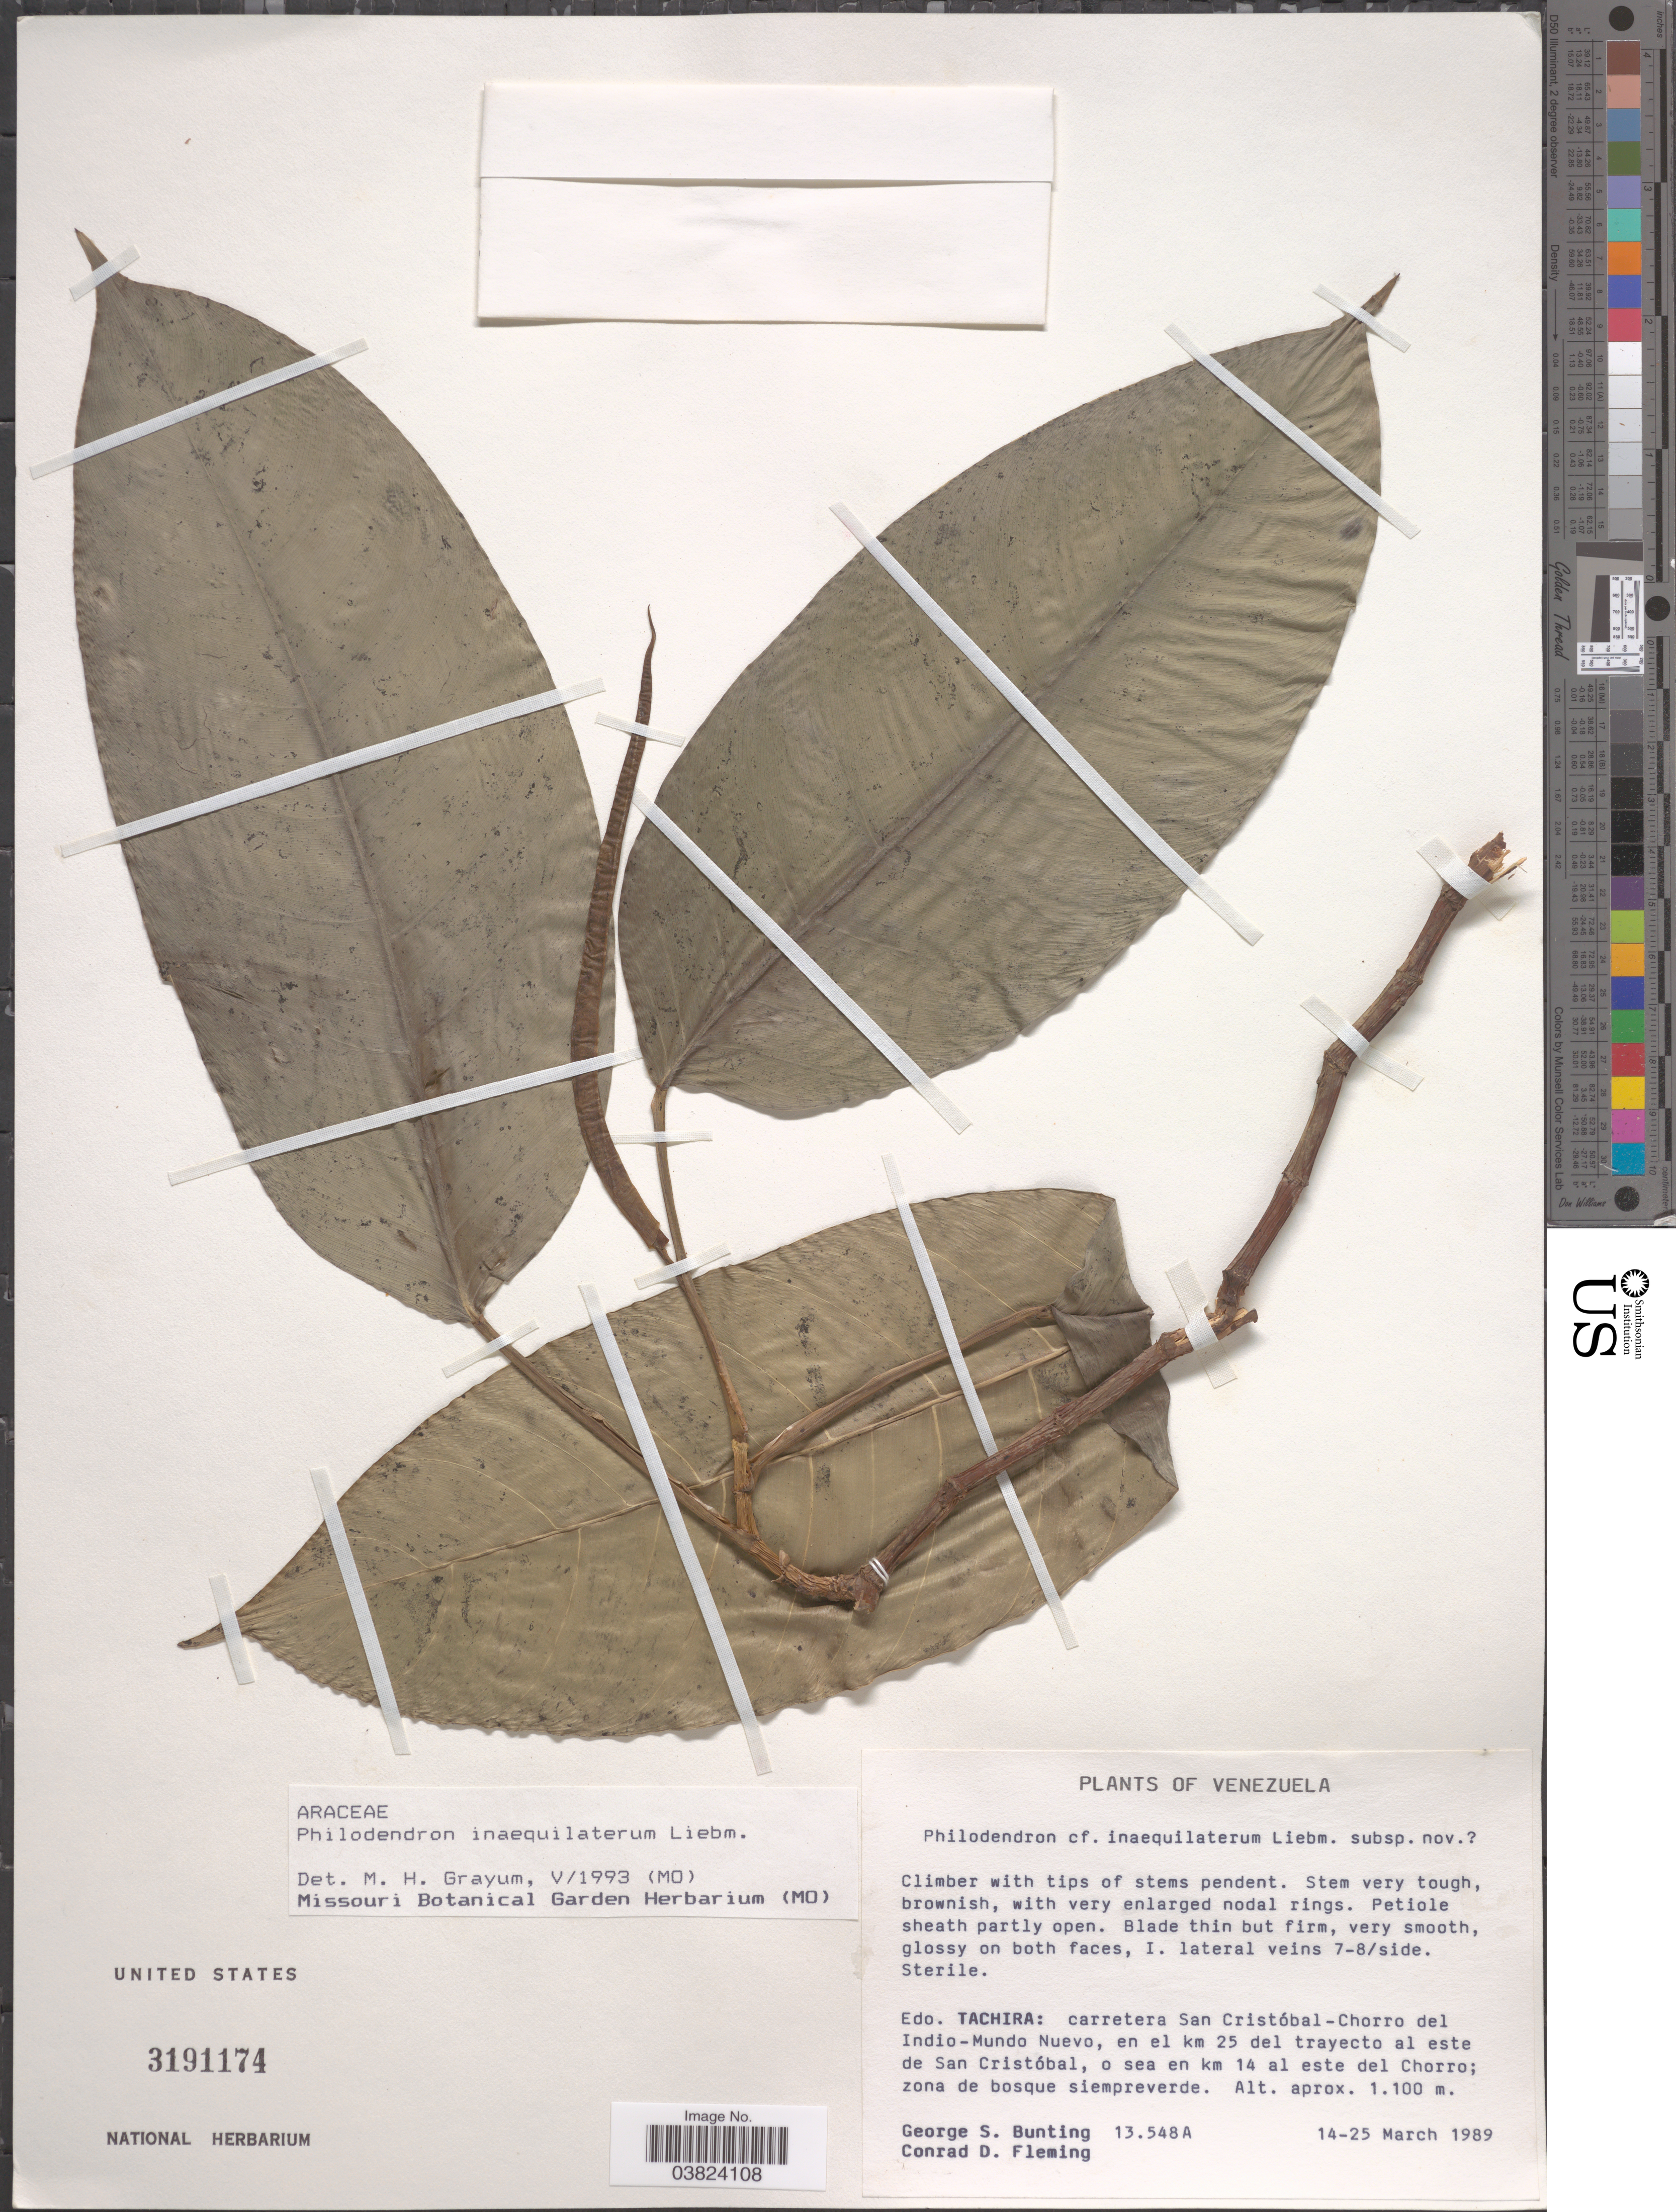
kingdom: Plantae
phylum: Tracheophyta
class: Liliopsida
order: Alismatales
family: Araceae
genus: Philodendron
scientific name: Philodendron inaequilaterum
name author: Liebm.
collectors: G. S. Bunting & C. Fleming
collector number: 13547A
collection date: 1989-03-14/1989-03-25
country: Venezuela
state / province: Tachira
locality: Carretera San Cristóbal-Chorro del Indio-mundo Nuevo, en el km 25 del trayecto al este de San Cristóbal, o sea en km 14 al este del Chorro.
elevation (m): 1100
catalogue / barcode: US 3191174